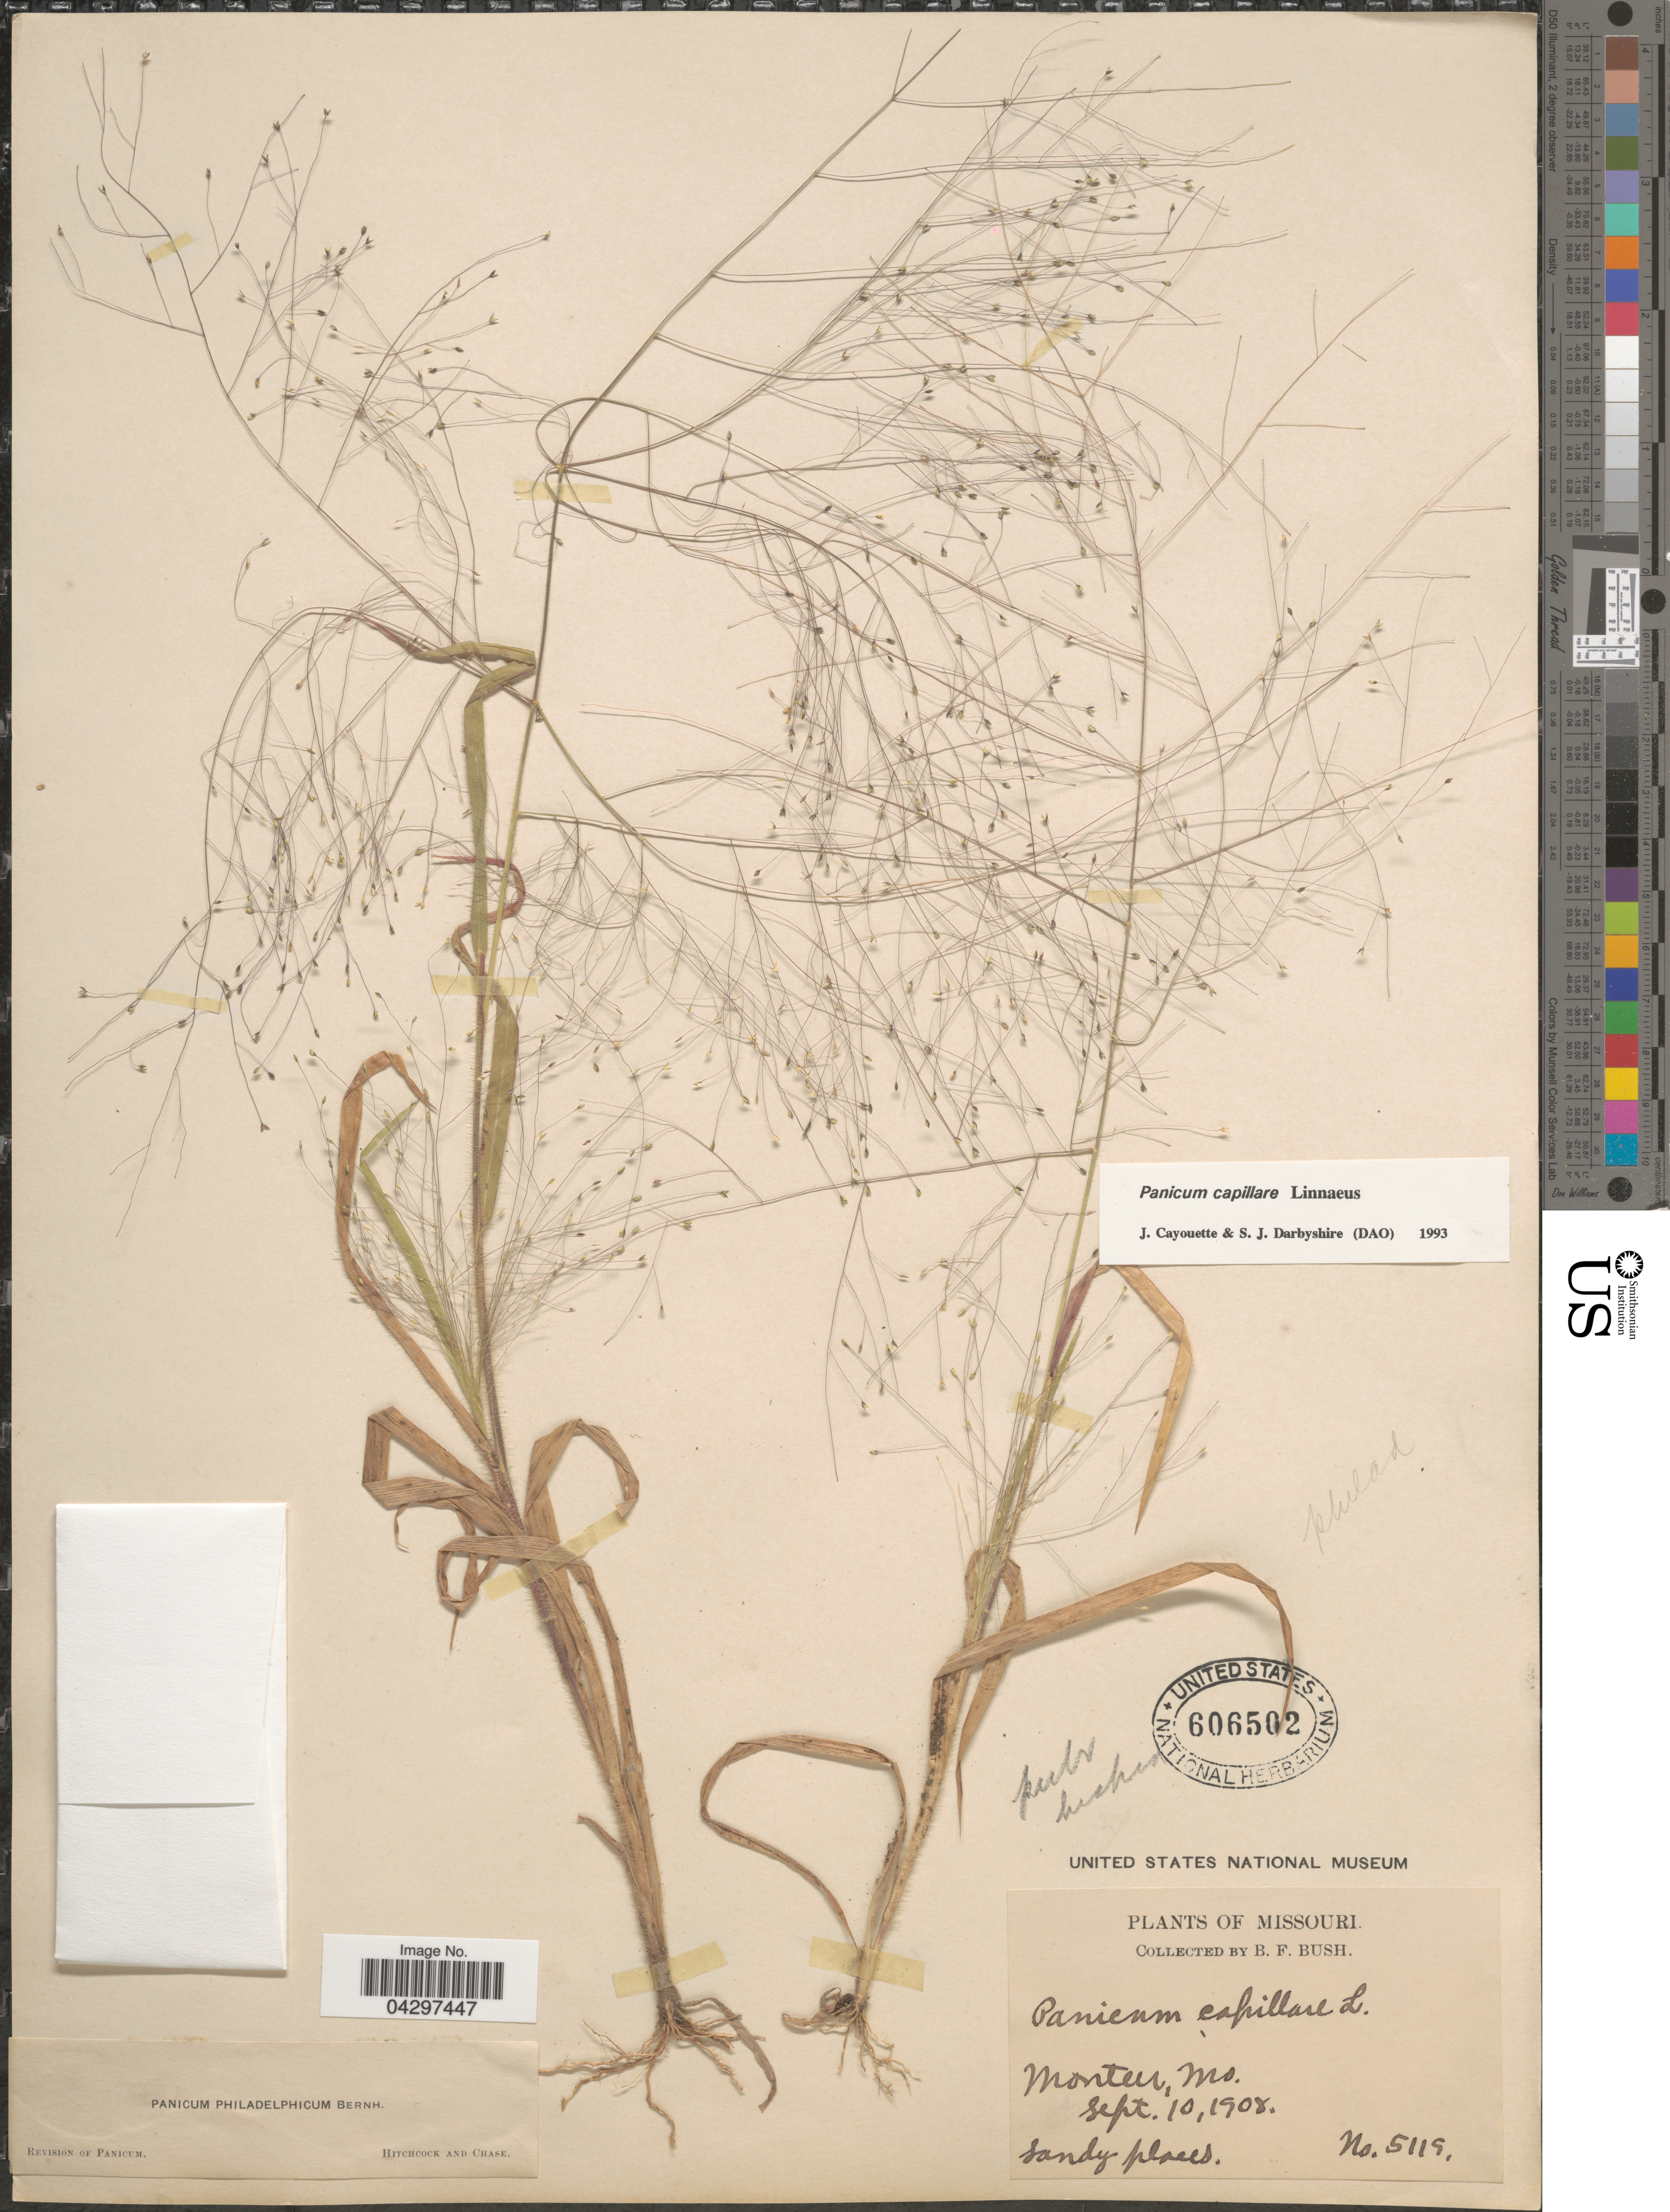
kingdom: Plantae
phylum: Tracheophyta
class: Liliopsida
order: Poales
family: Poaceae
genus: Panicum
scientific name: Panicum capillare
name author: L.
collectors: B. F. Bush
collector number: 5119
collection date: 1908-09-10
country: United States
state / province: Missouri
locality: Monteer.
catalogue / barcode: US 606502